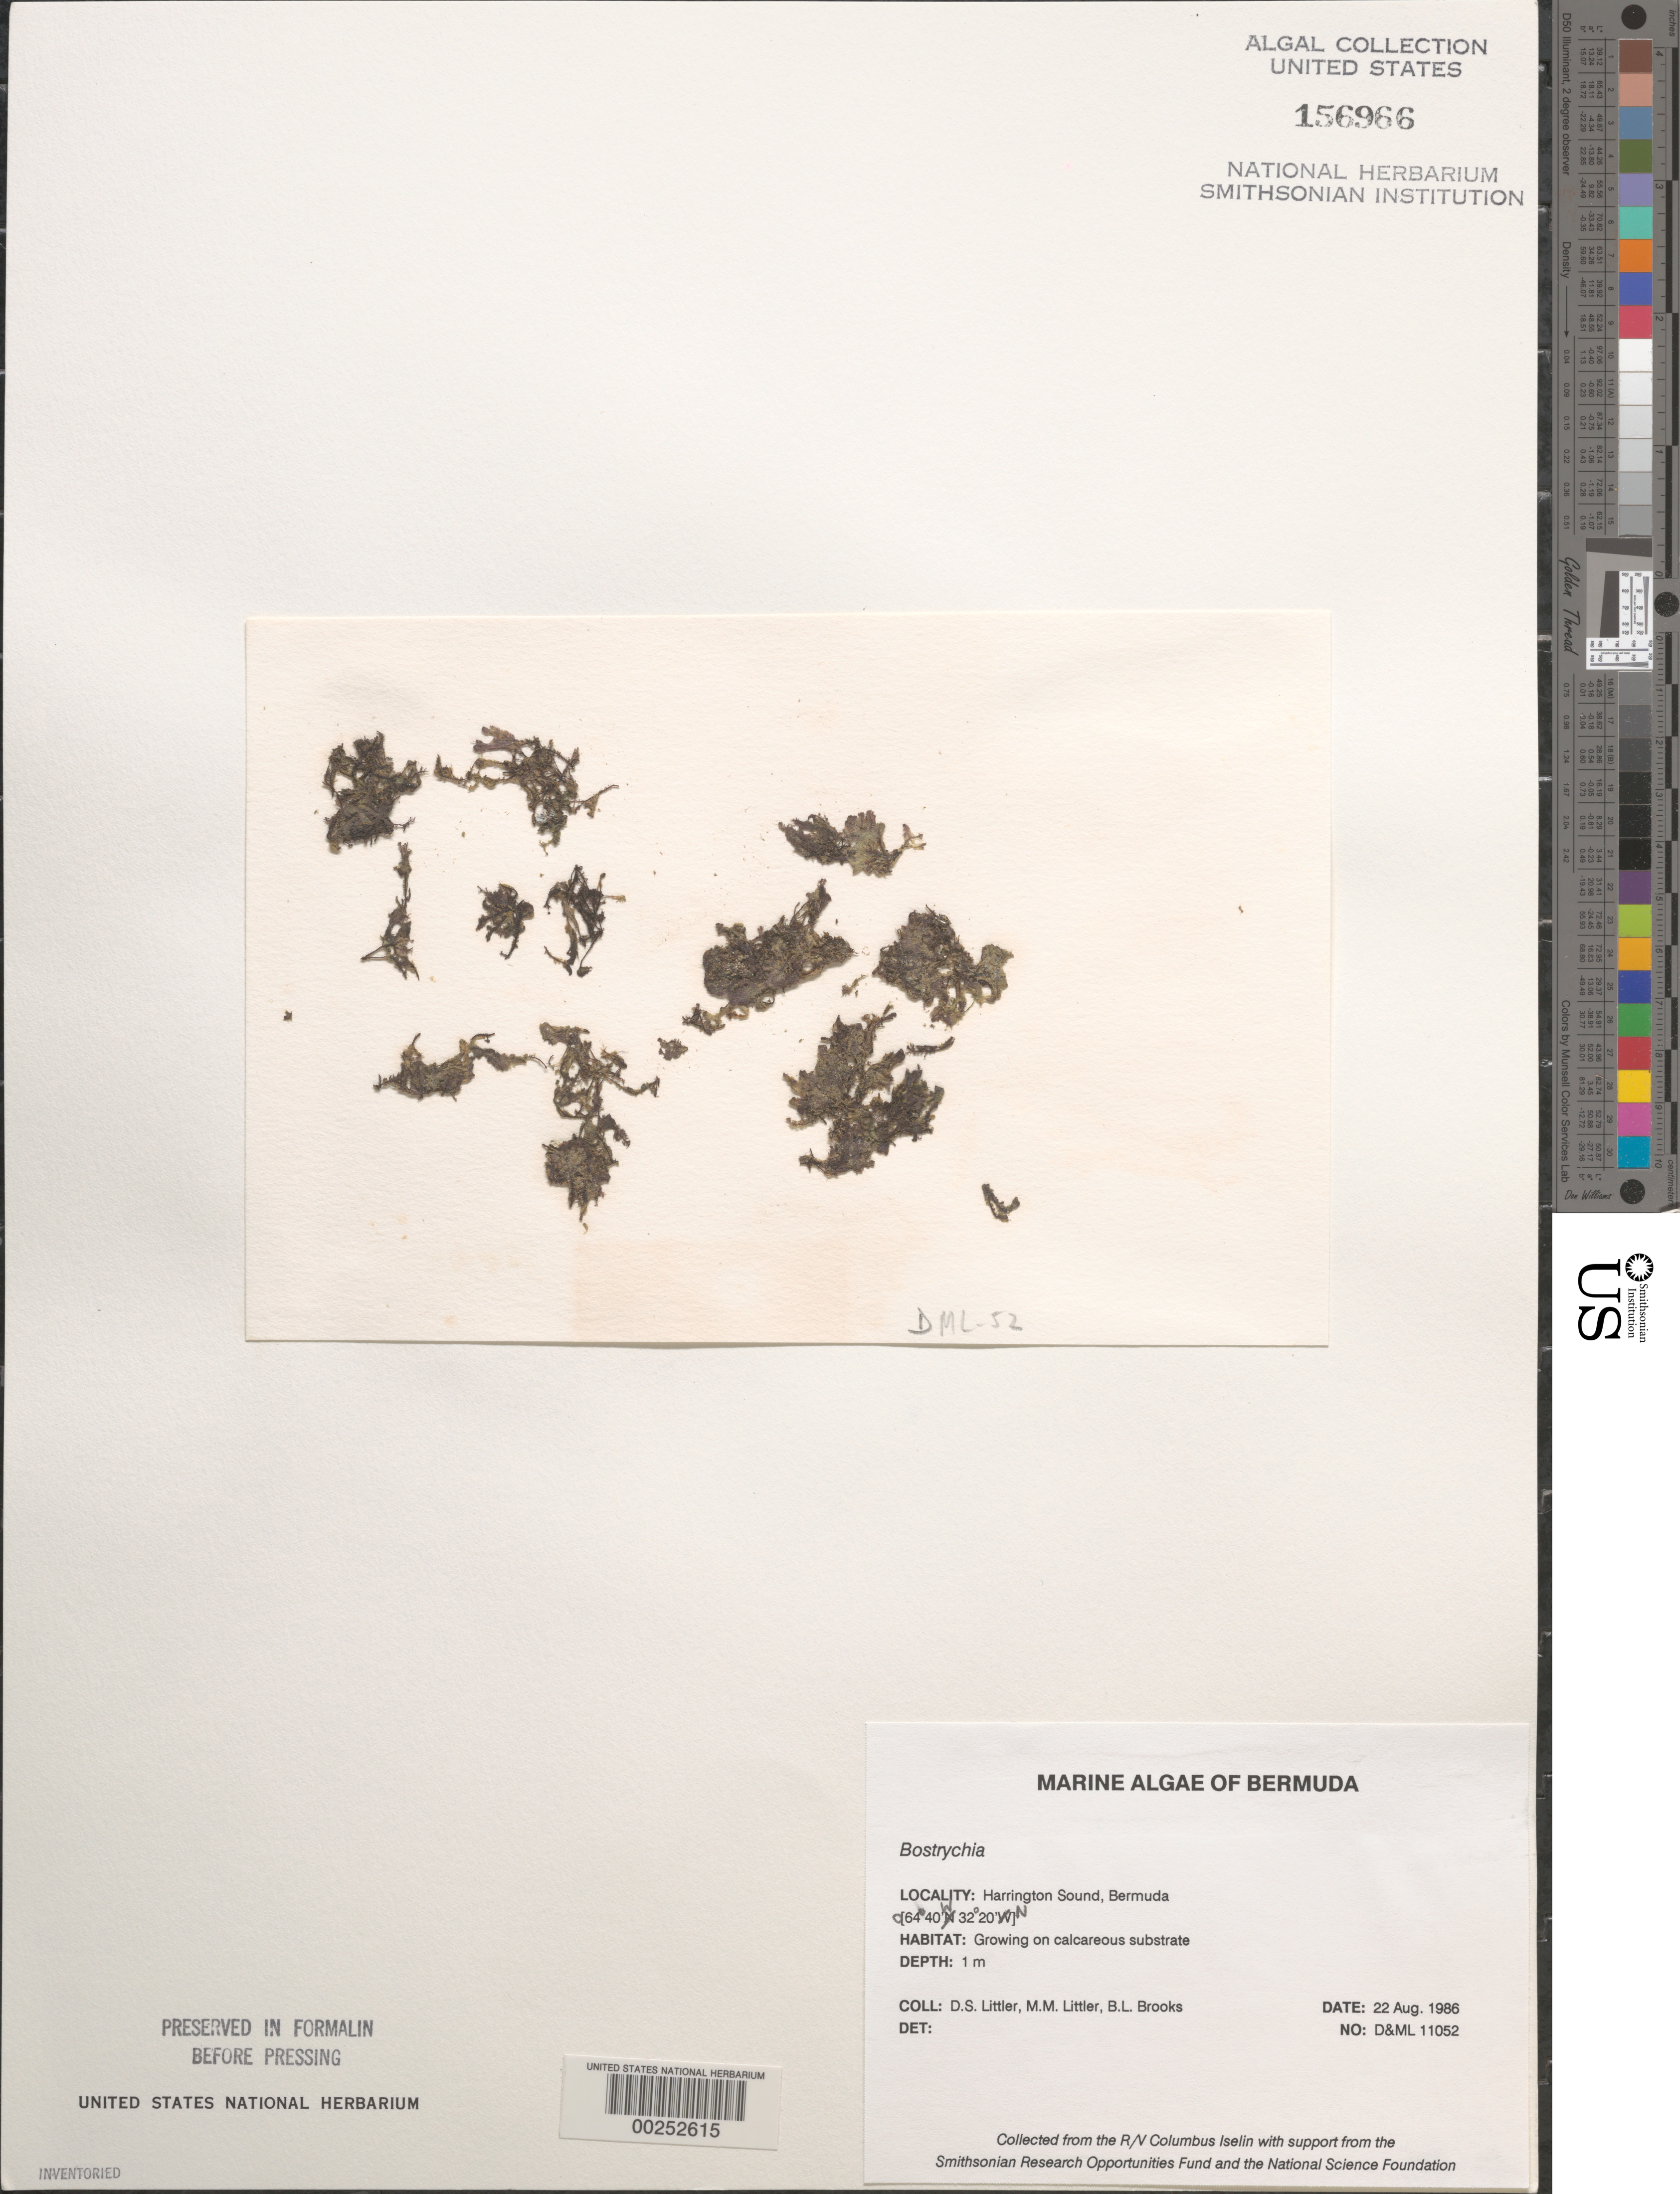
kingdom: Plantae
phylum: Rhodophyta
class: Florideophyceae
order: Ceramiales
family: Rhodomelaceae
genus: Bostrychia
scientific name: Bostrychia sp.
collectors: D. S. Littler, M. M. Littler & B. Brooks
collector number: D&ML 11052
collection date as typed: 22 Aug 1986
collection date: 1986-08-22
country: Bermuda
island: Bermuda Island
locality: Harrington Sound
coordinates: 32 20' N, 64 40' W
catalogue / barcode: US 156966